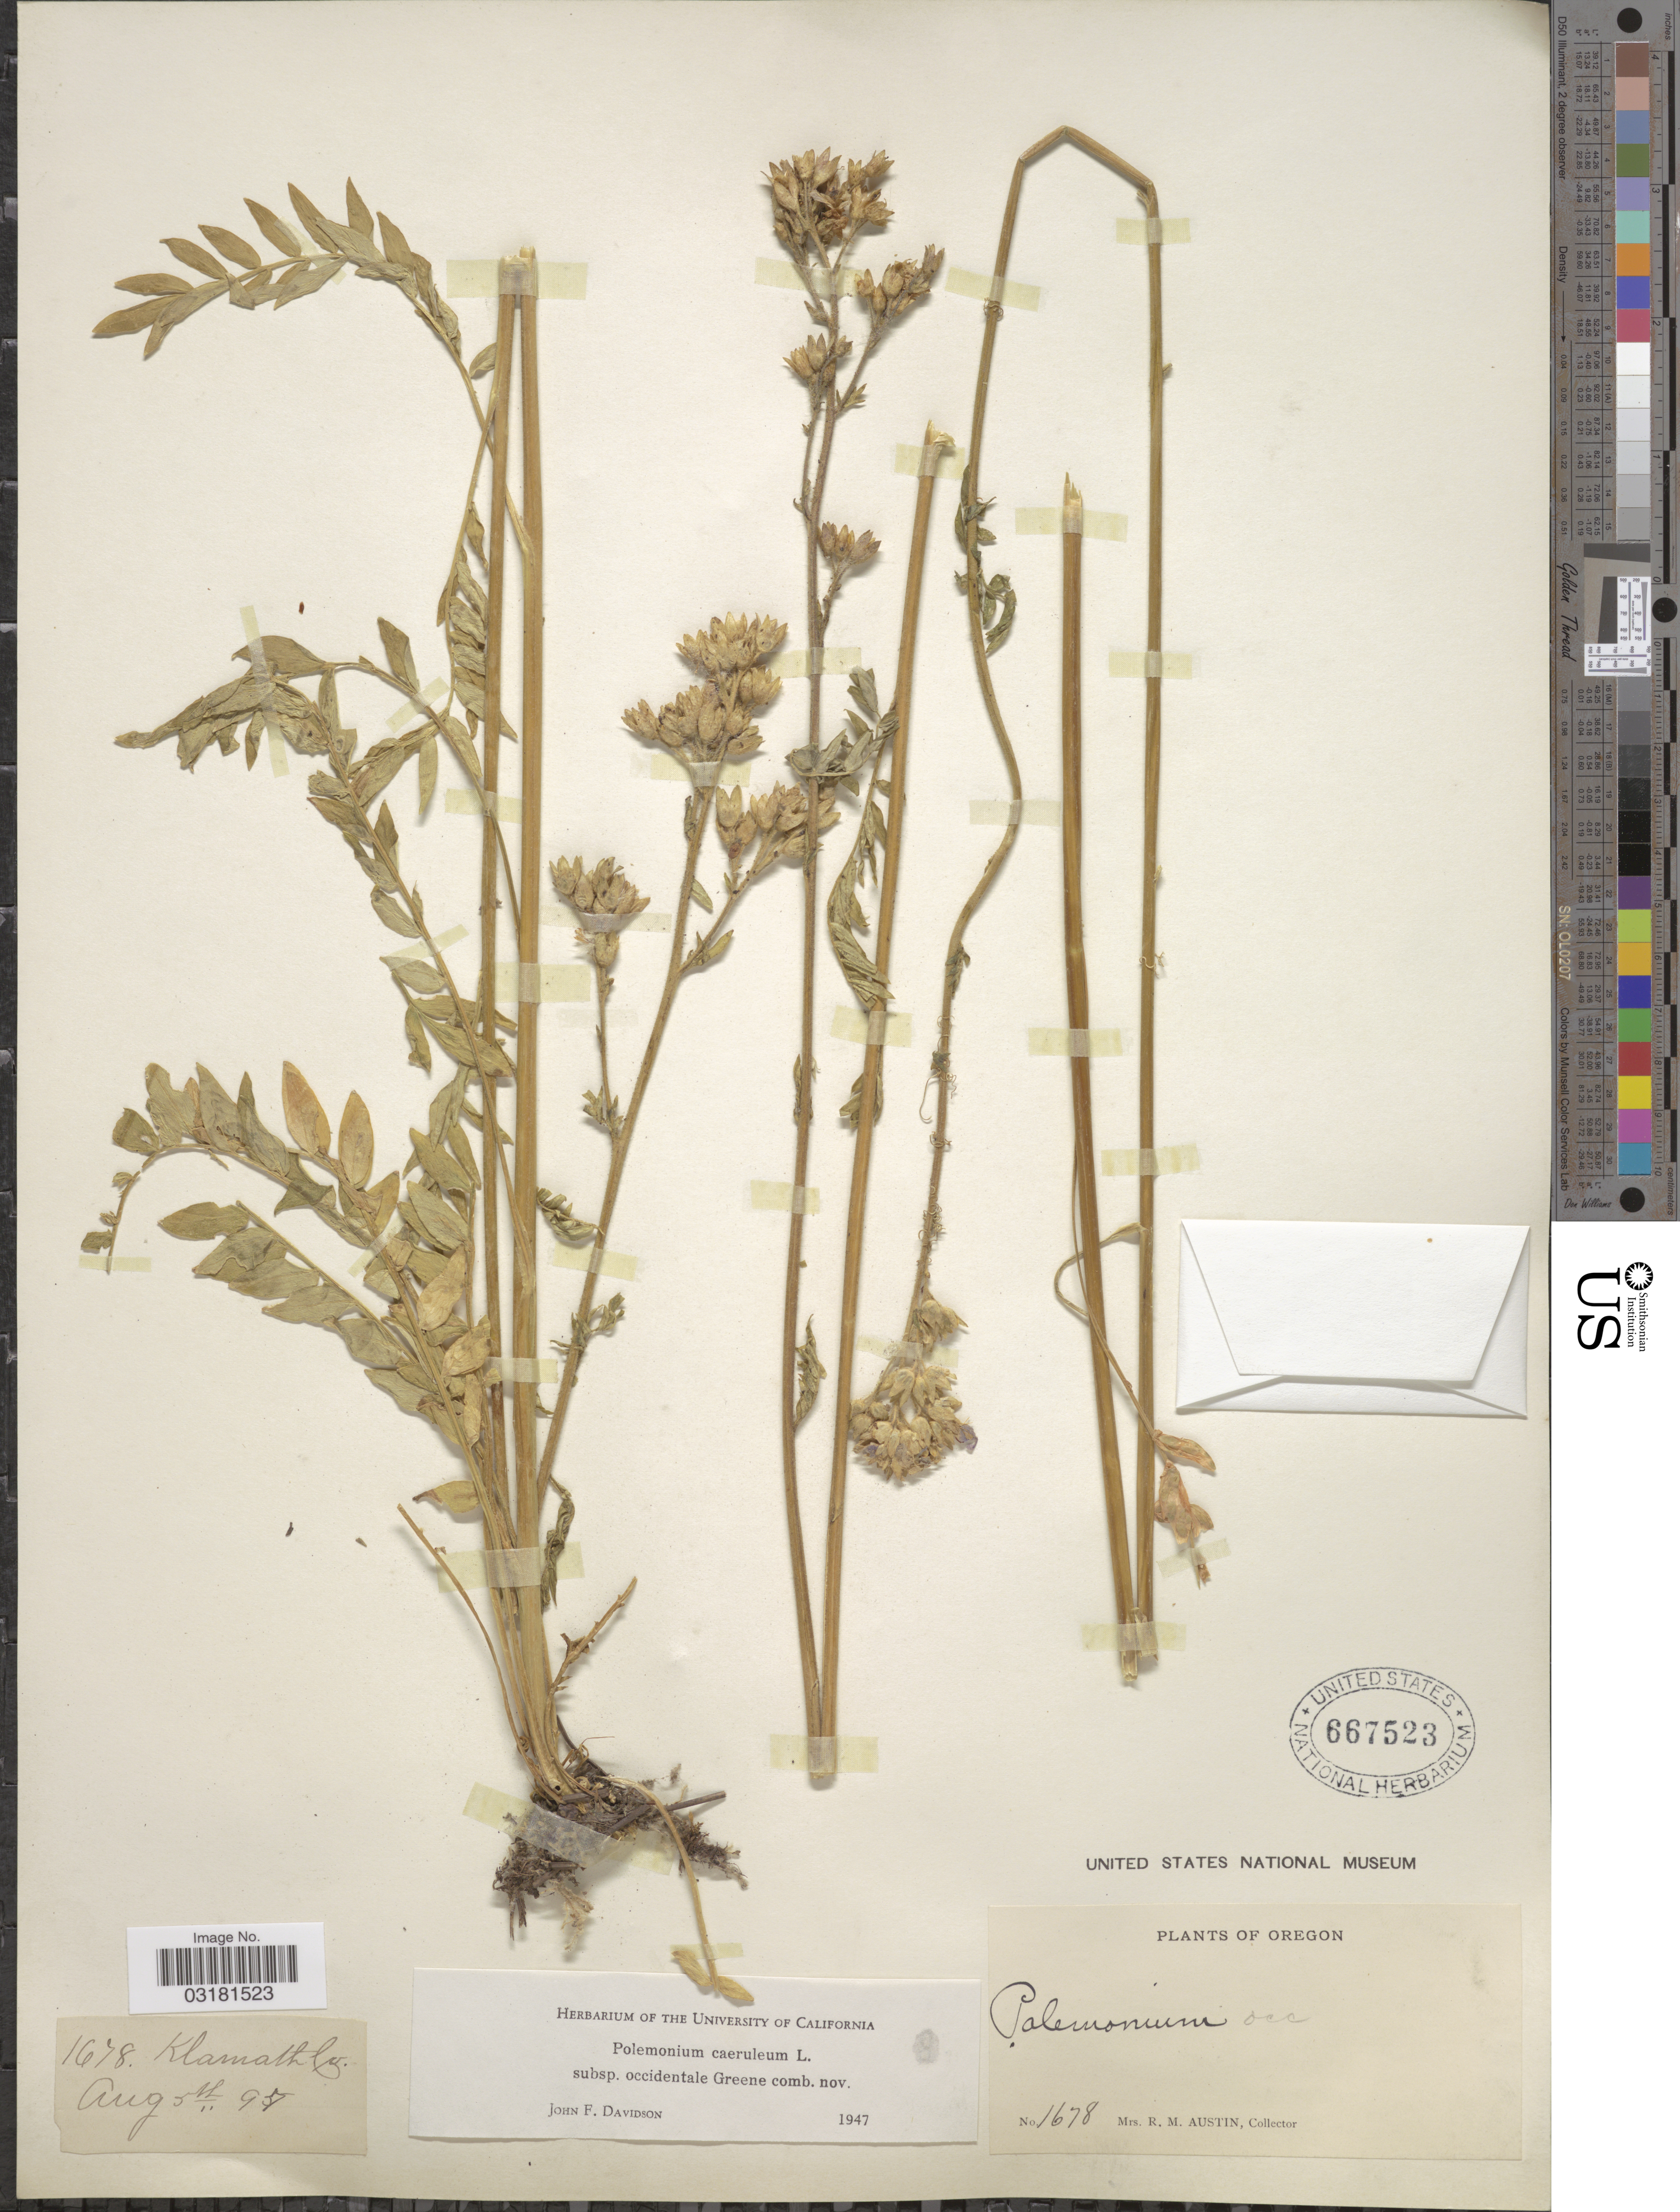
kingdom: Plantae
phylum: Tracheophyta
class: Magnoliopsida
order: Ericales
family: Polemoniaceae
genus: Polemonium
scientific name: Polemonium occidentale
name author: Greene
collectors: R. Austin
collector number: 1678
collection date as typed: Transcribed d/m/y: 5/8/97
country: United States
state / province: Oregon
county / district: Klamath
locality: Klamath Co.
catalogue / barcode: US 667523